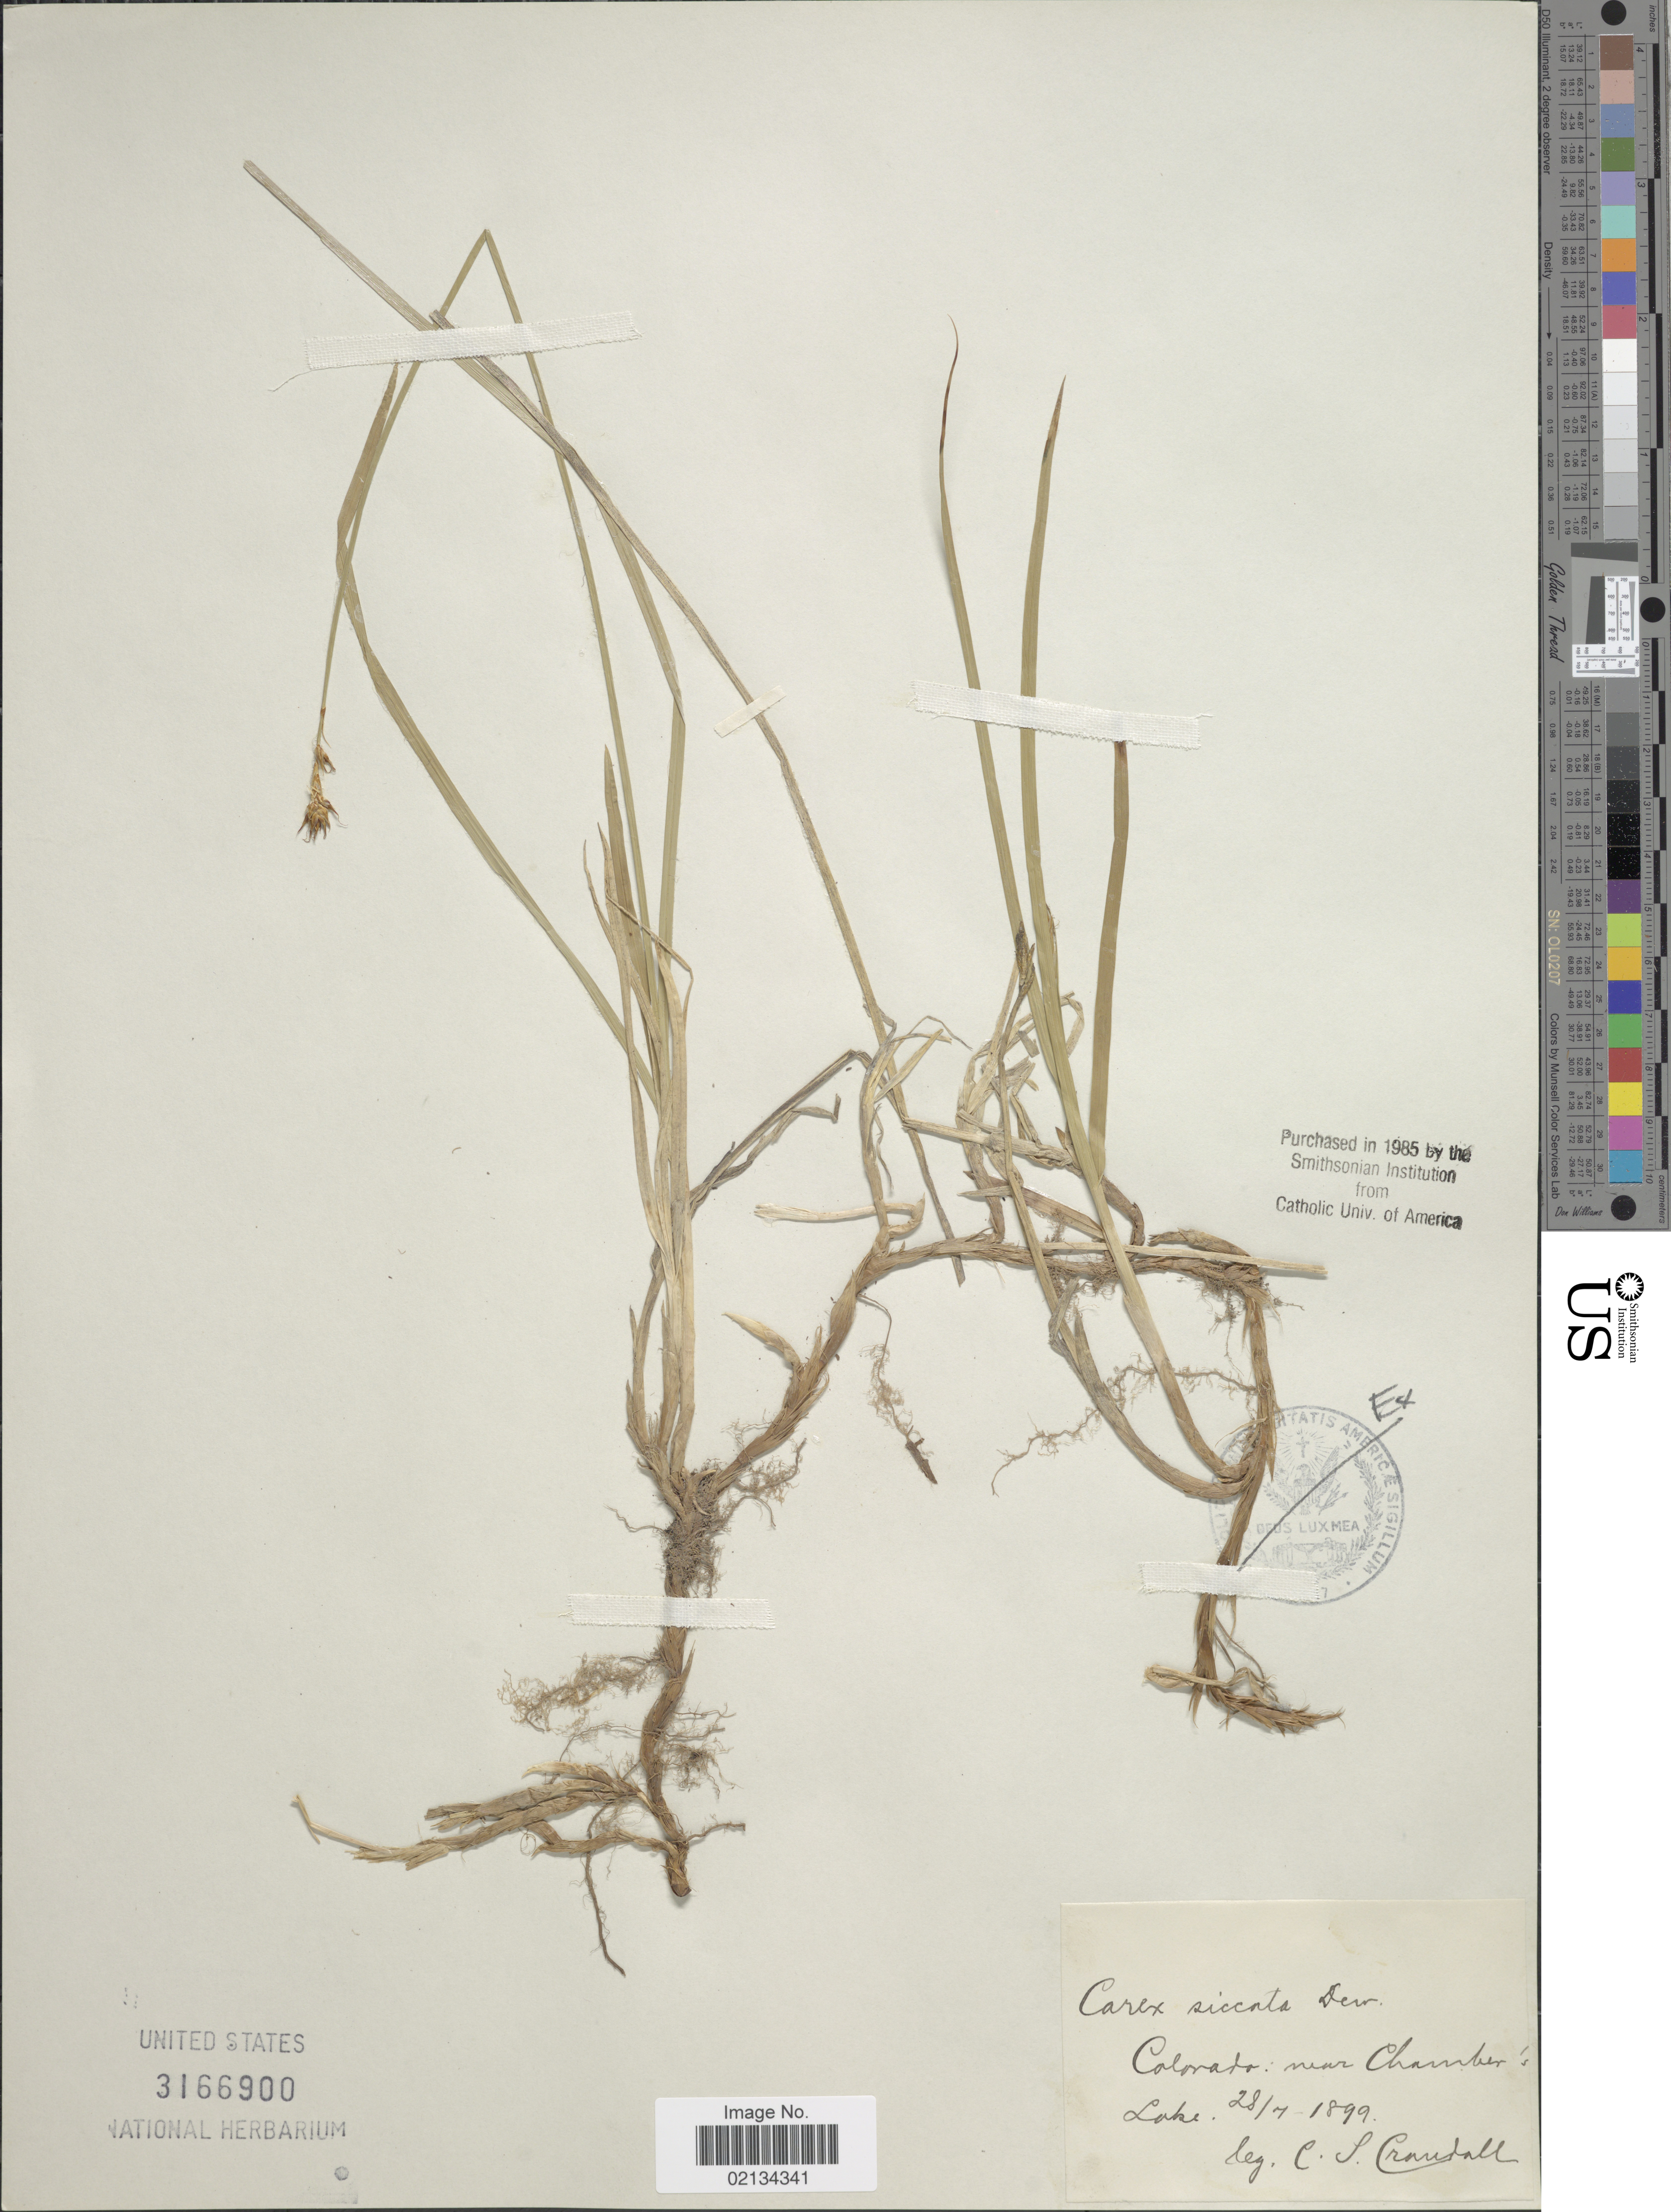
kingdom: Plantae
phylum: Tracheophyta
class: Liliopsida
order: Poales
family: Cyperaceae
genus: Carex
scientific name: Carex siccata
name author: Dewey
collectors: C. Crandall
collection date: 1899-07-28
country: United States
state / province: Colorado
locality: Near Chamber's Lake.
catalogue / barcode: US 3166900